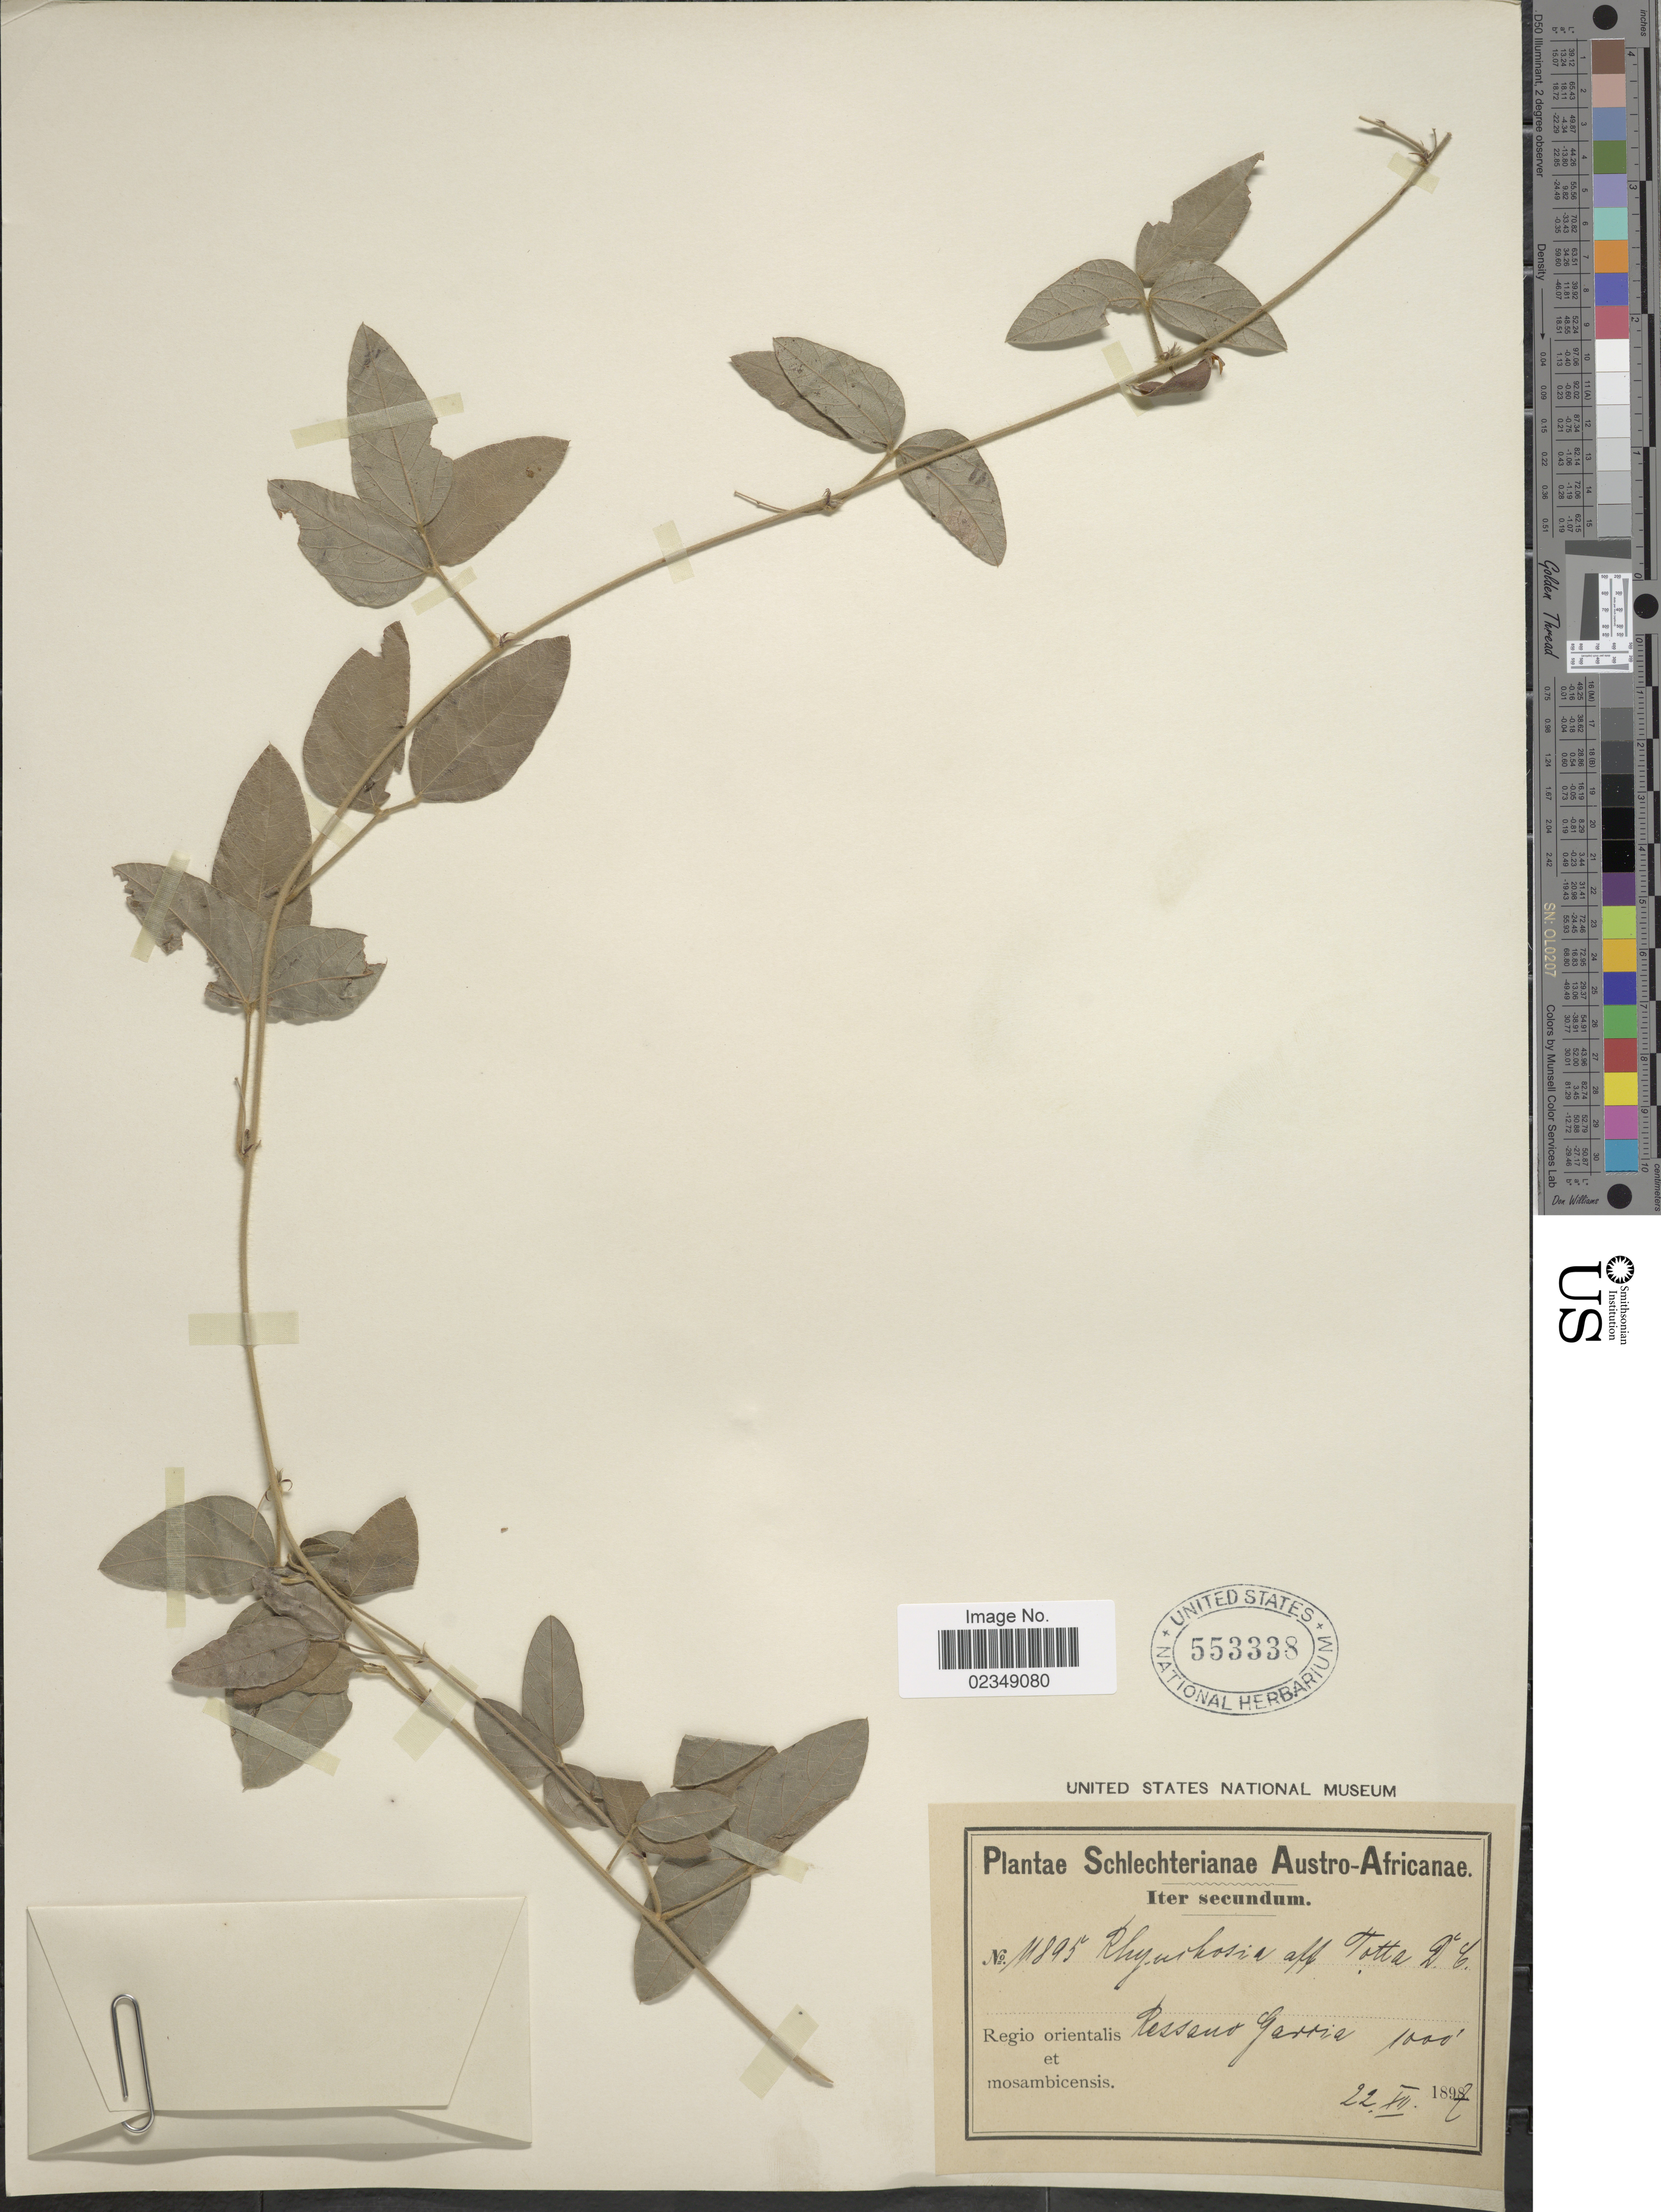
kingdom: Plantae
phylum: Tracheophyta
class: Magnoliopsida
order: Fabales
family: Fabaceae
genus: Rhynchosia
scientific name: Rhynchosia totta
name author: DC.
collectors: Schlechter, --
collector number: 11895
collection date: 1897-12-22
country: South Africa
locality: Austro-Africanae, regio orientalis et mosambicensis, Ressand Garris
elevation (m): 305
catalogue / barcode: US 553338